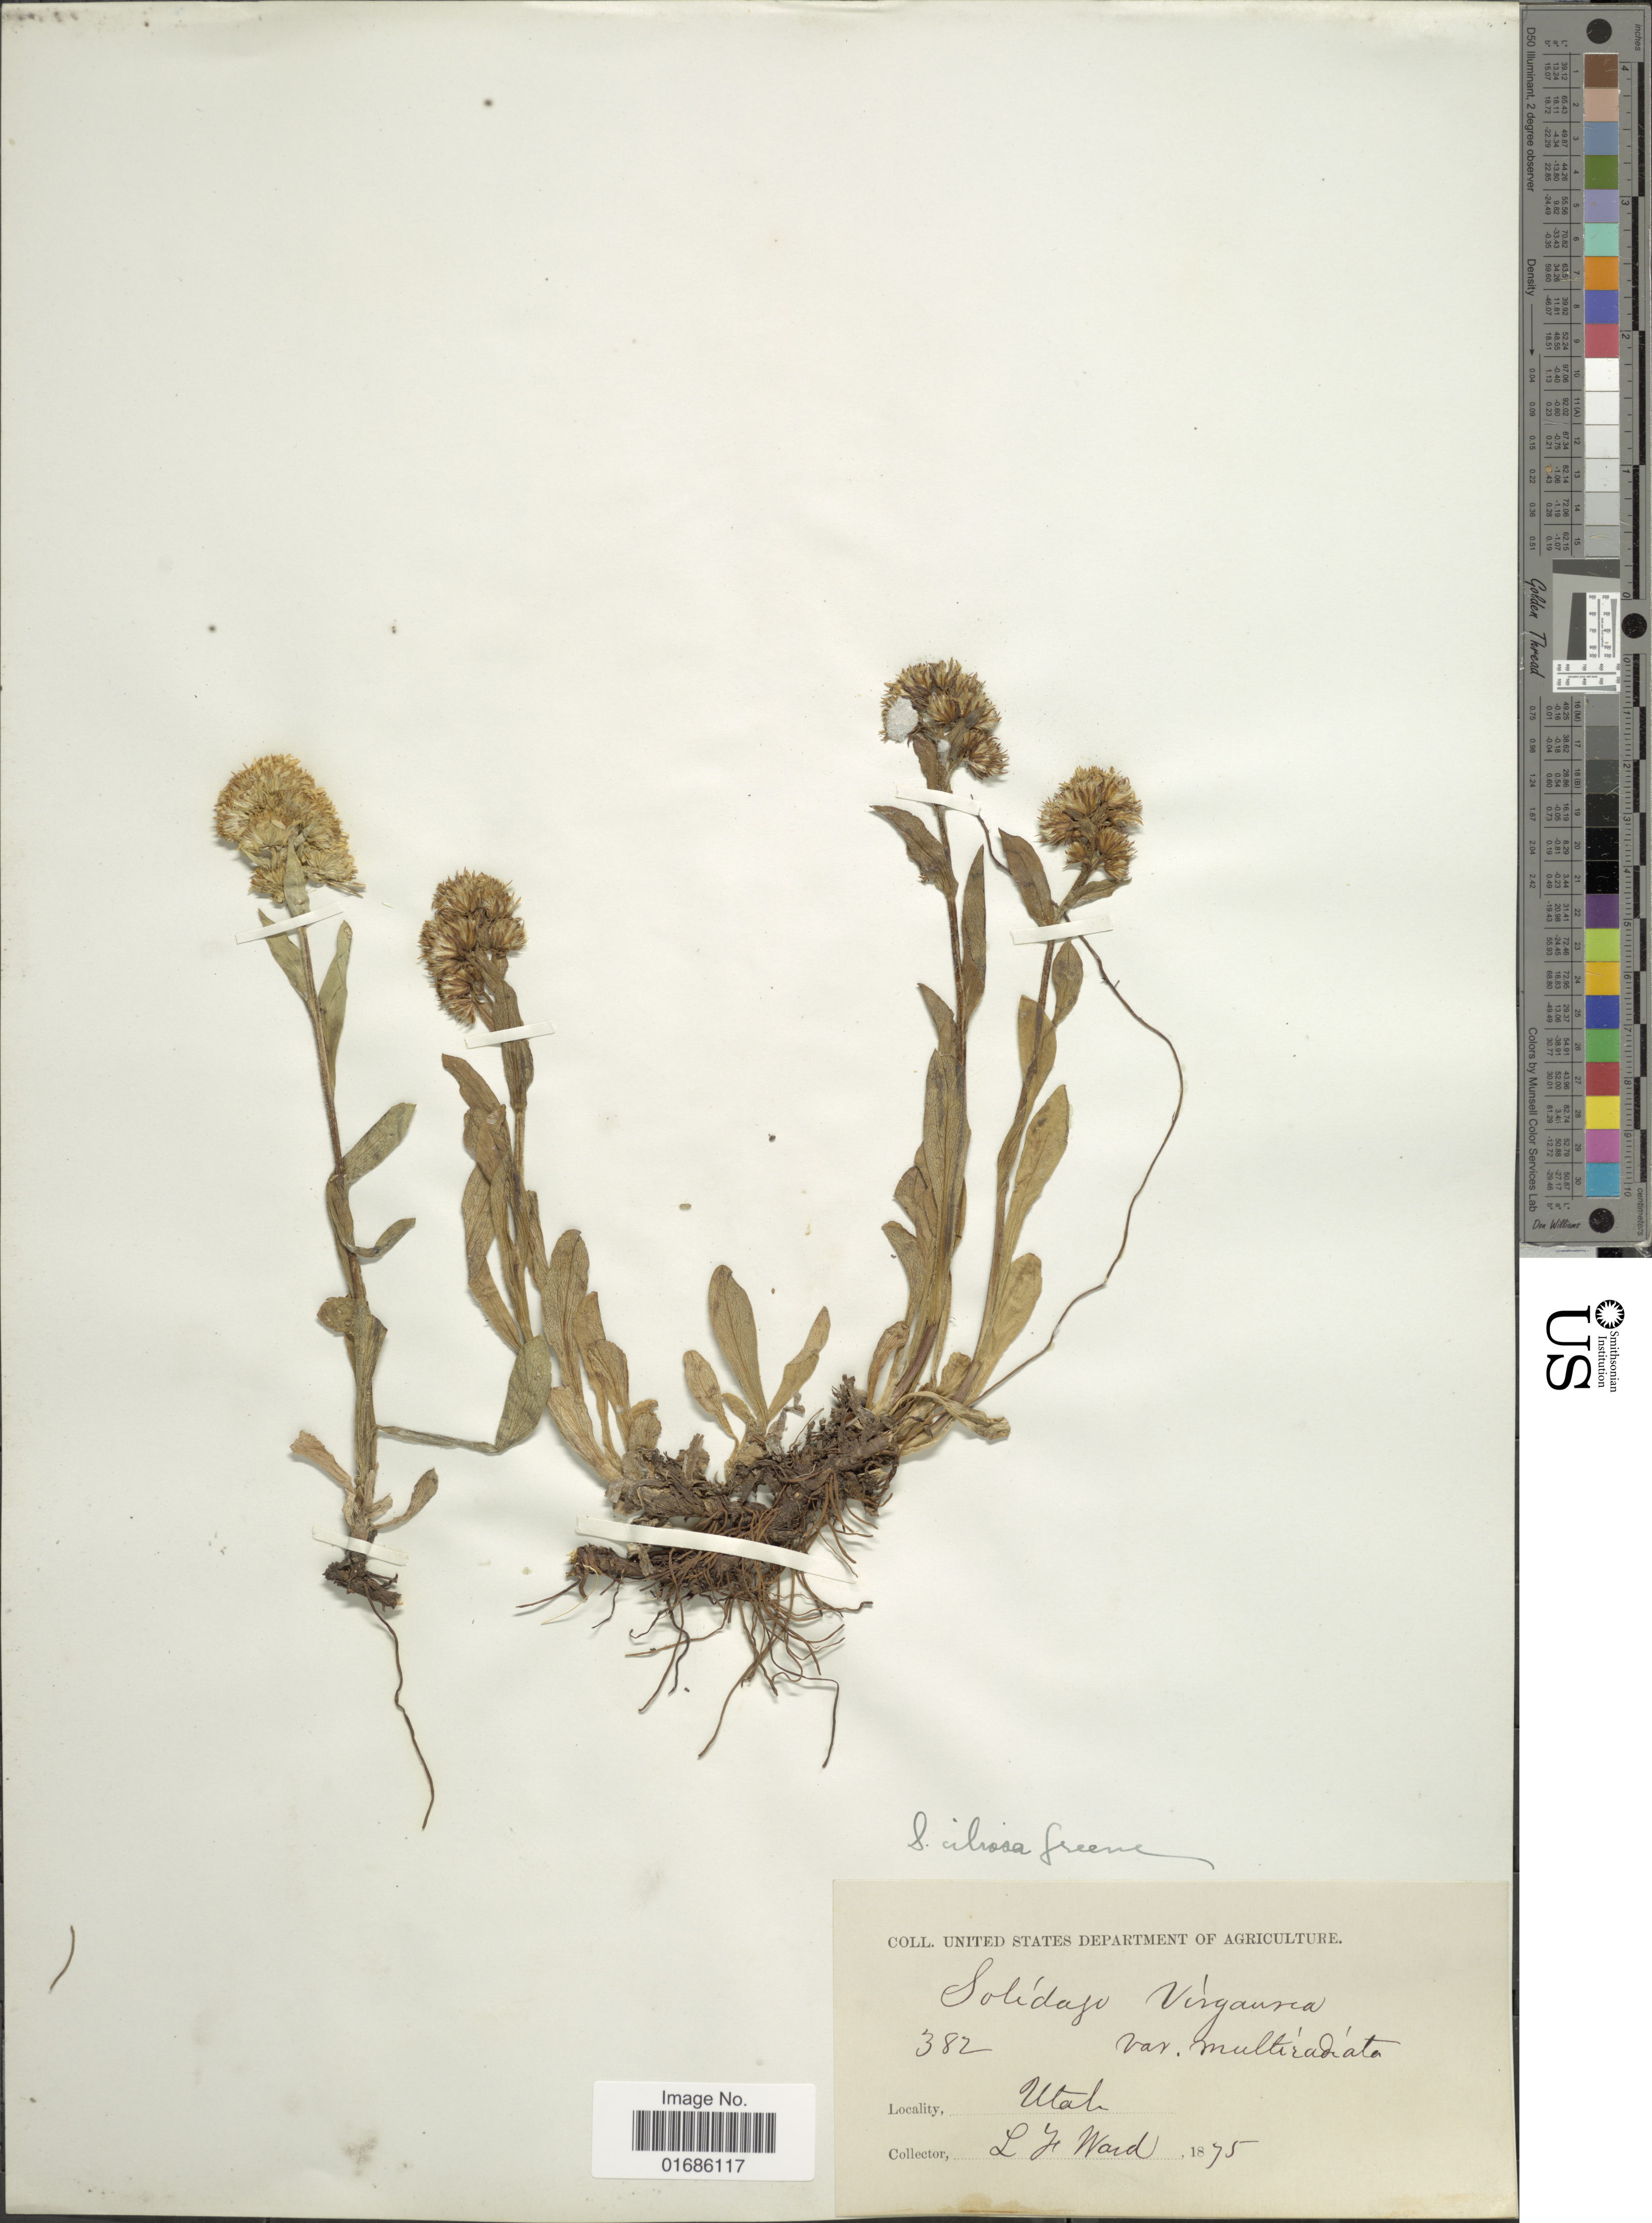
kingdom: Plantae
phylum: Tracheophyta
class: Magnoliopsida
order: Asterales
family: Asteraceae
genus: Solidago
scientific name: Solidago ciliosa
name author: Greene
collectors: L. H. Ward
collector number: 382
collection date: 1875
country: United States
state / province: Utah